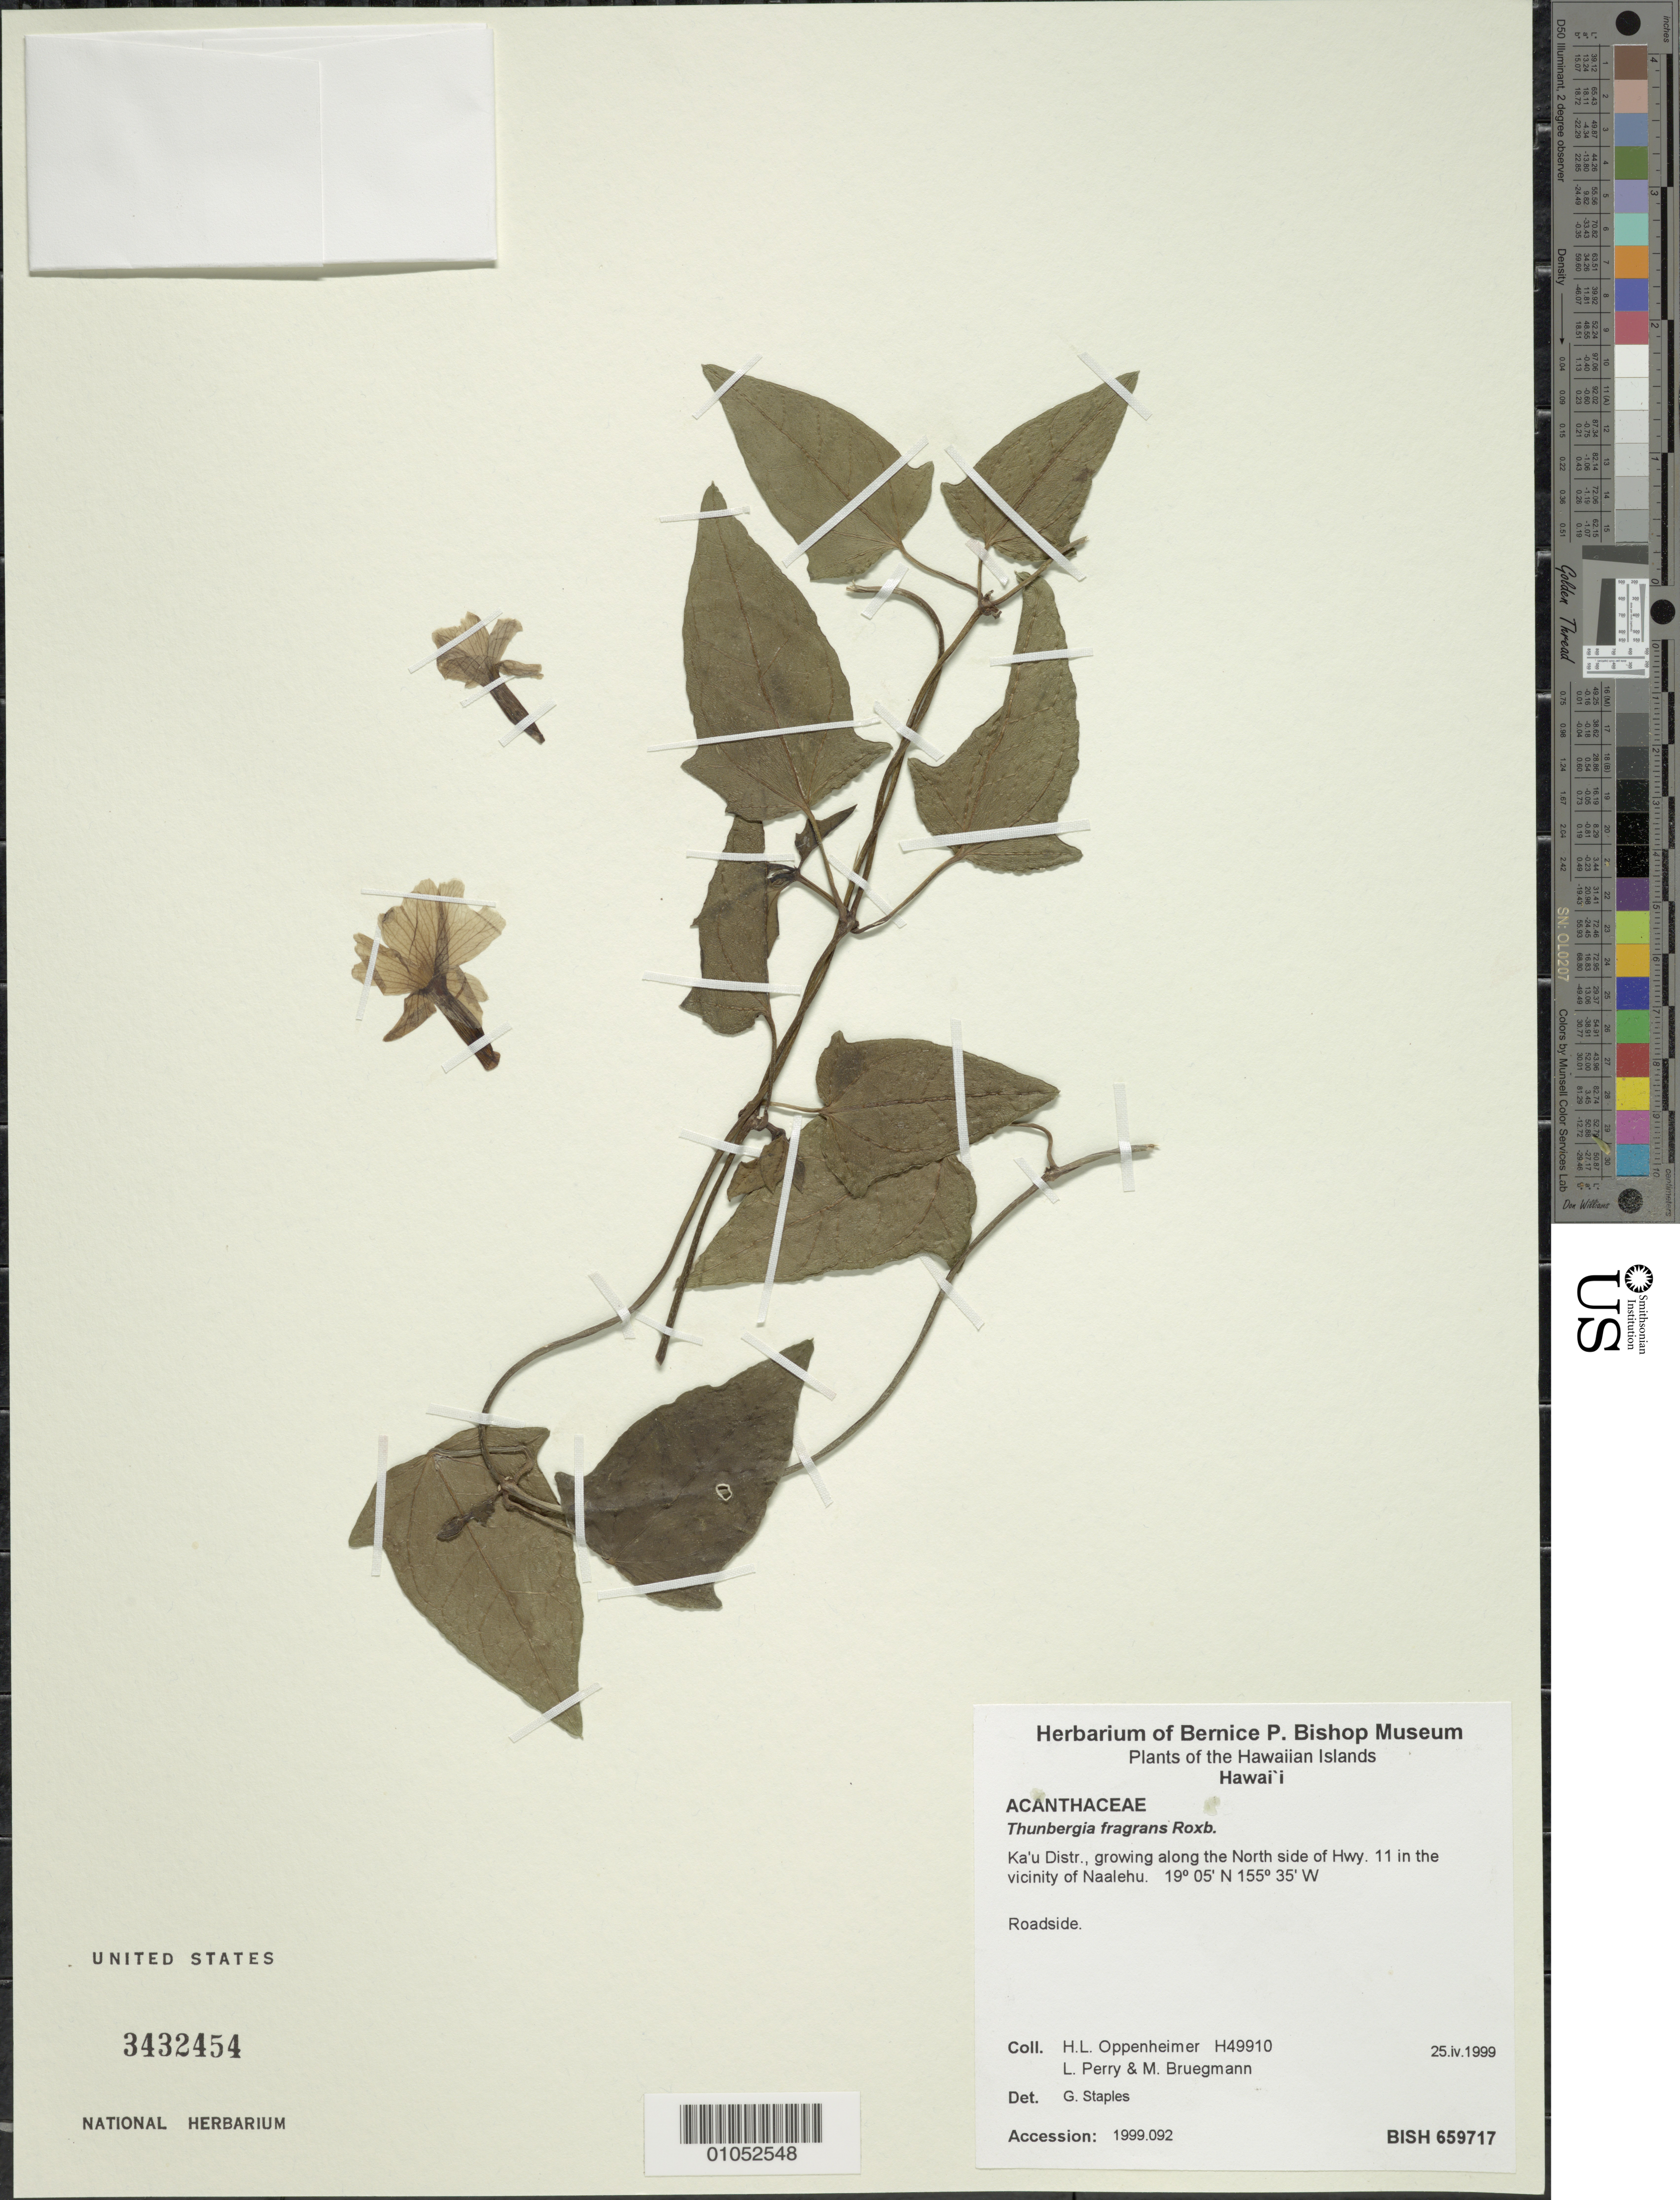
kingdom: Plantae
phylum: Tracheophyta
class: Magnoliopsida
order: Lamiales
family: Acanthaceae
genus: Thunbergia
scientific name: Thunbergia fragrans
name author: Roxb.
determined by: Staples, G. W.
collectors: H. L. Oppenheimer, L. Perry & M. Bruegmann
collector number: H49910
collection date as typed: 25 Apr 1999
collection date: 1999-04-25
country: United States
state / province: Hawaii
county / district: Hawaii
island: Hawaii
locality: Ka'u District, growing along North side of Hwy 11 in the vicinity of Naalehu.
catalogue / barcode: US 3432454